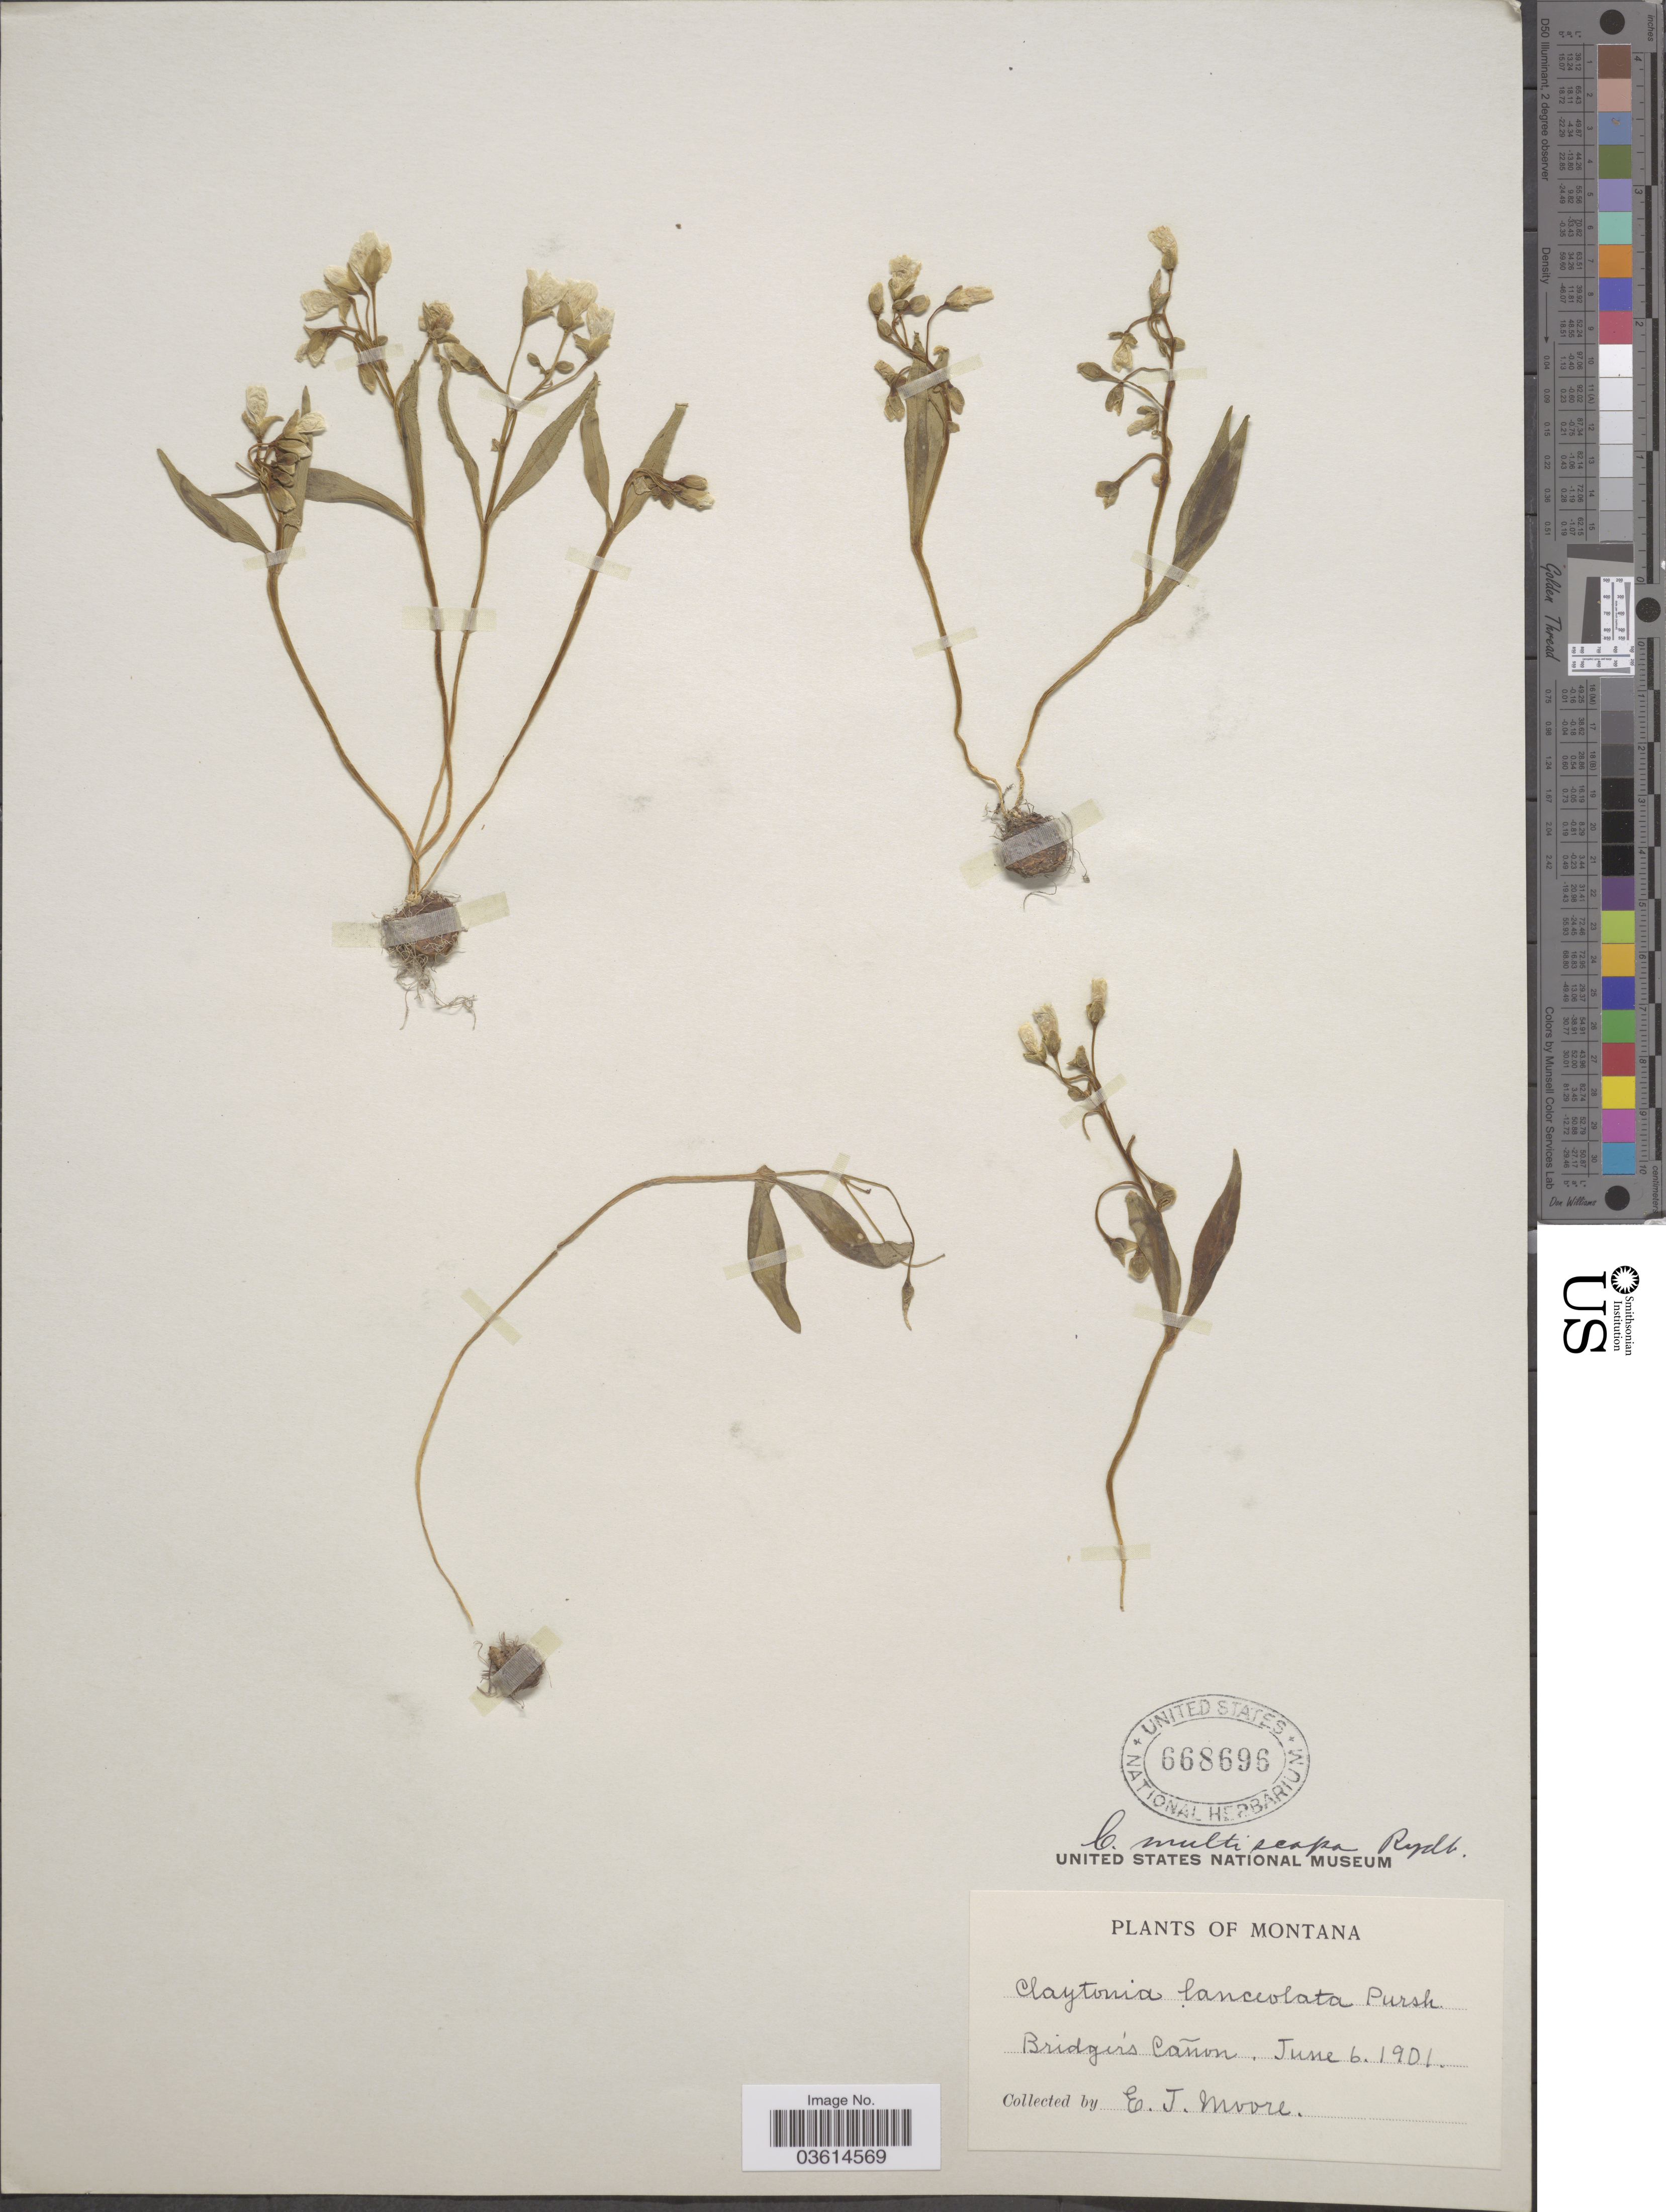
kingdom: Plantae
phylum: Tracheophyta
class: Magnoliopsida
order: Caryophyllales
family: Montiaceae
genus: Claytonia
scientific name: Claytonia multiscapa subsp. multiscapa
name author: Rydb.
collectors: E. Moore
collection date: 1901-06-06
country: United States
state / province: Montana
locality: Bridger's Cañon.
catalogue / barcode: US 668696